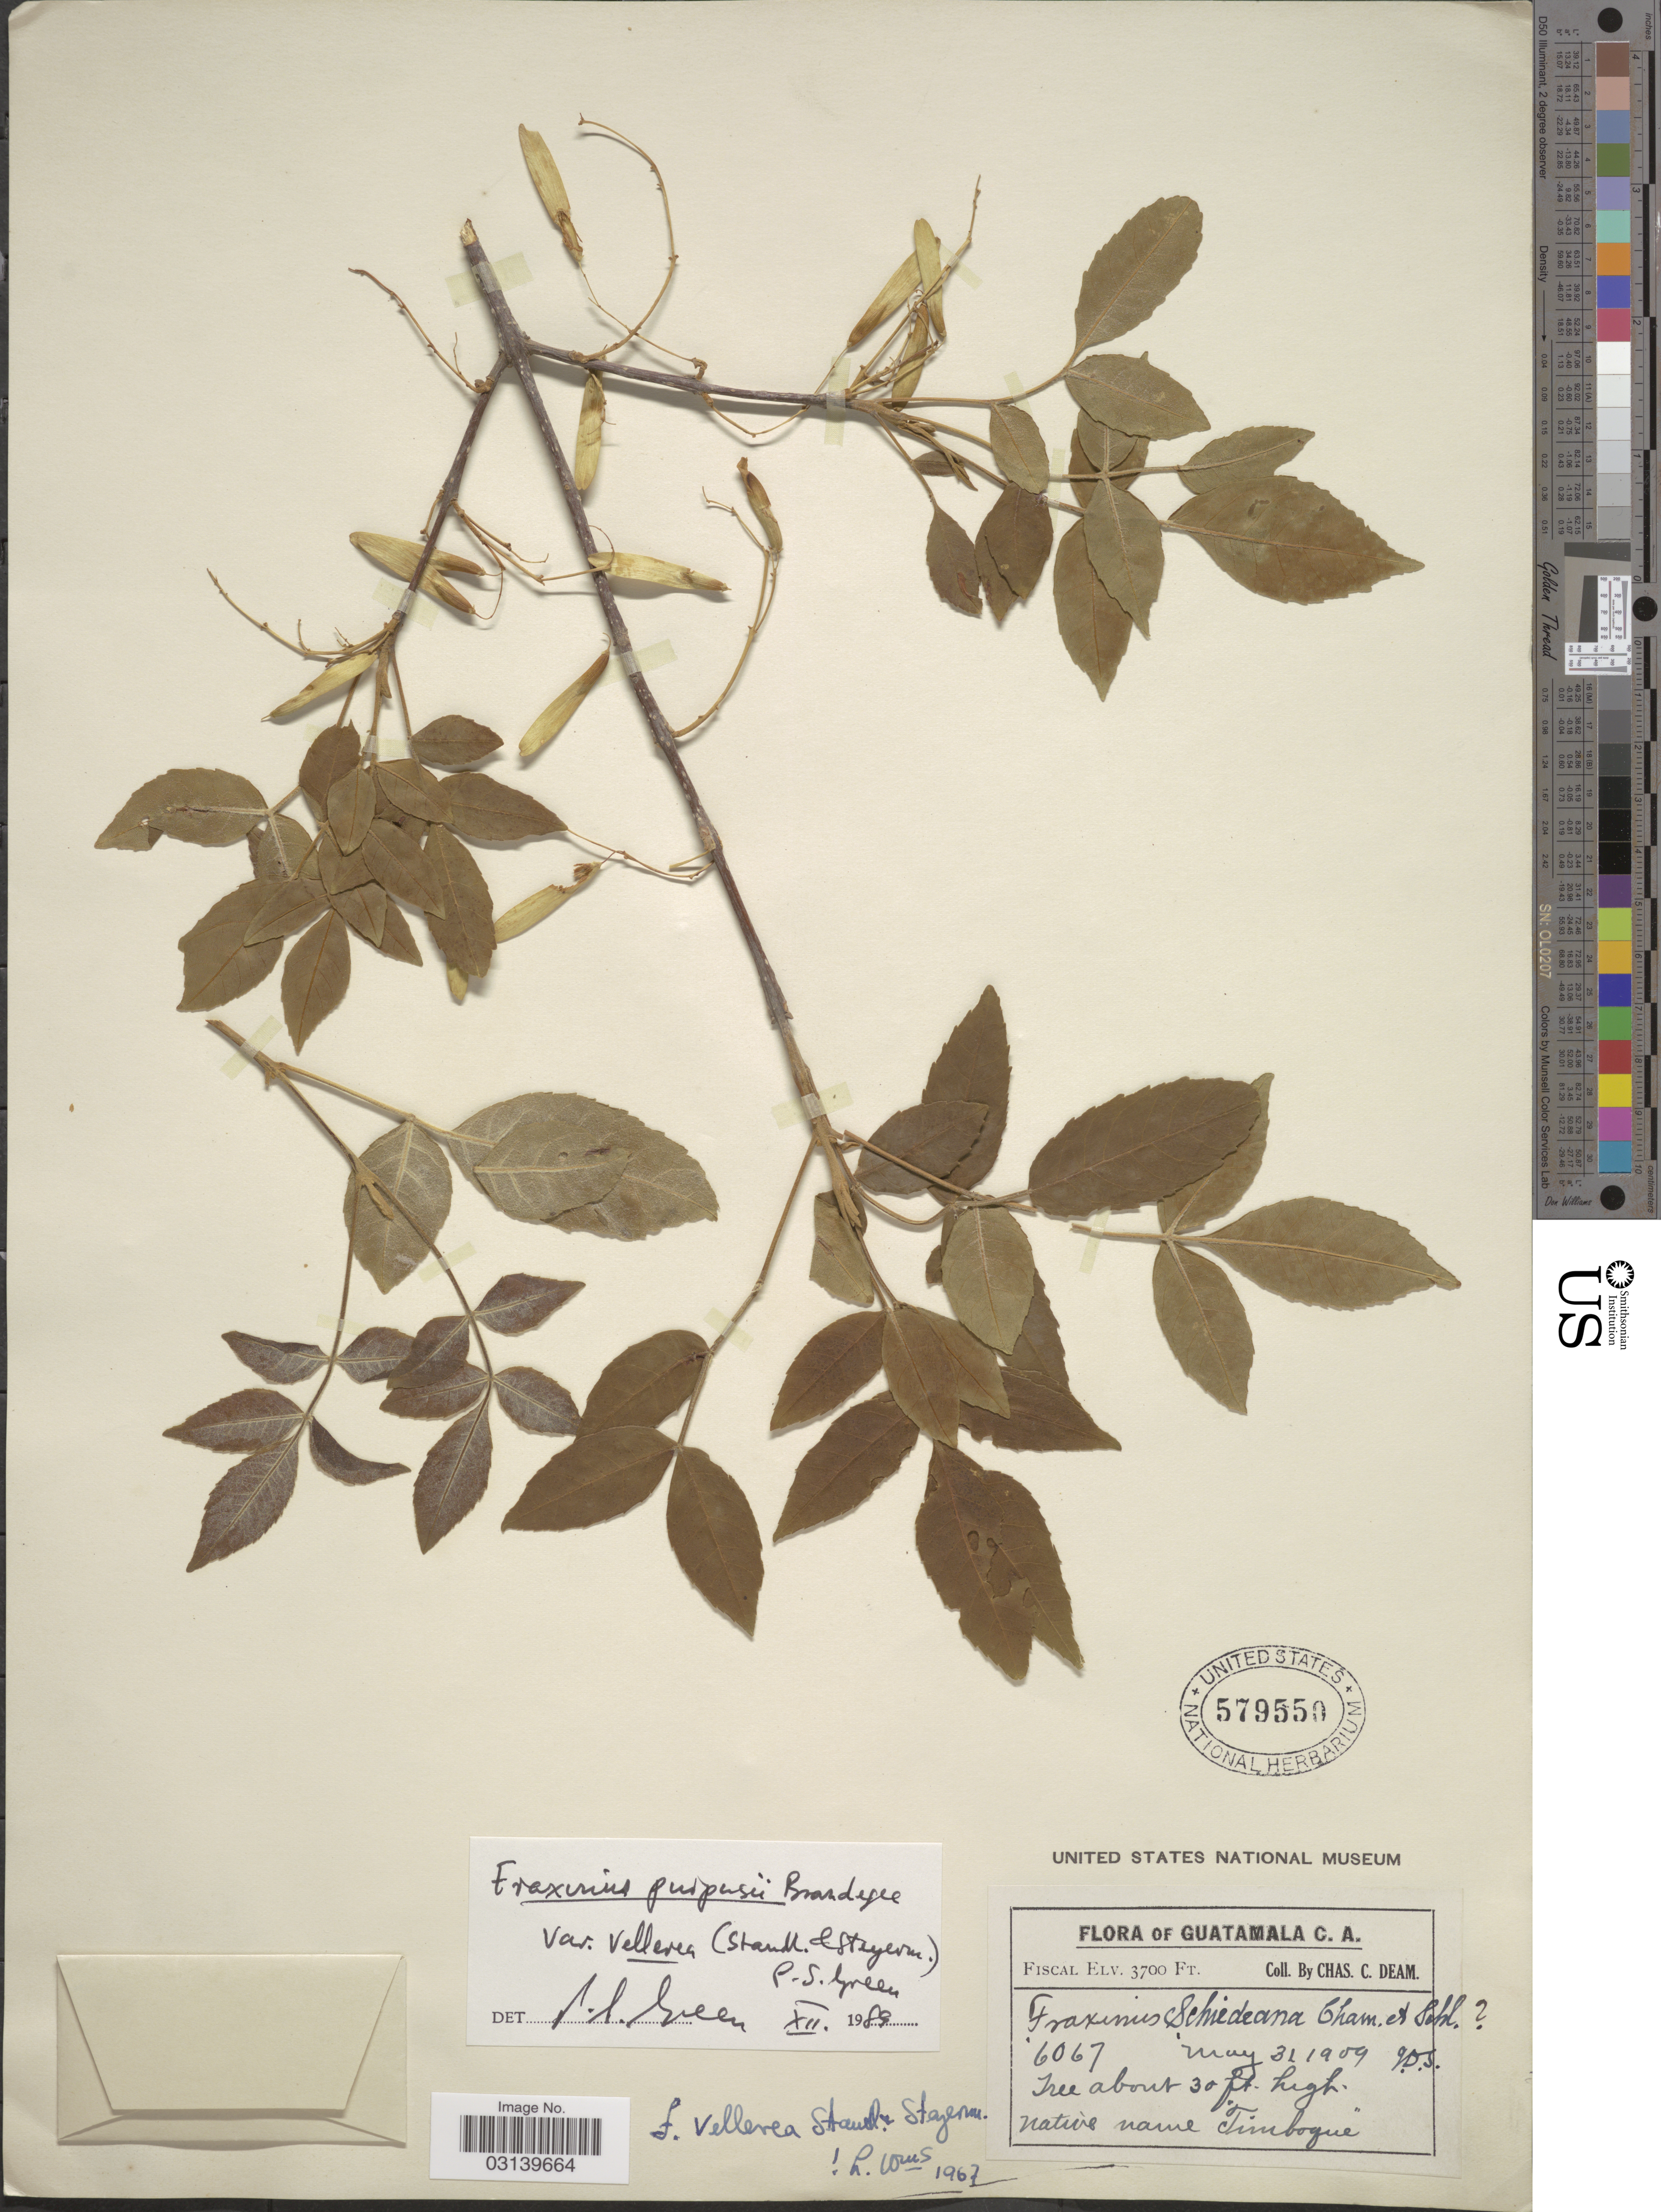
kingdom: Plantae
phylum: Tracheophyta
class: Magnoliopsida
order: Lamiales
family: Oleaceae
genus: Fraxinus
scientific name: Fraxinus purpusii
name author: Brandegee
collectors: C. C. Deam & J. D. S.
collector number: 6067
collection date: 1909-05-31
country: Guatemala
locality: Fiscal.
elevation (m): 1128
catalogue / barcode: US 579550